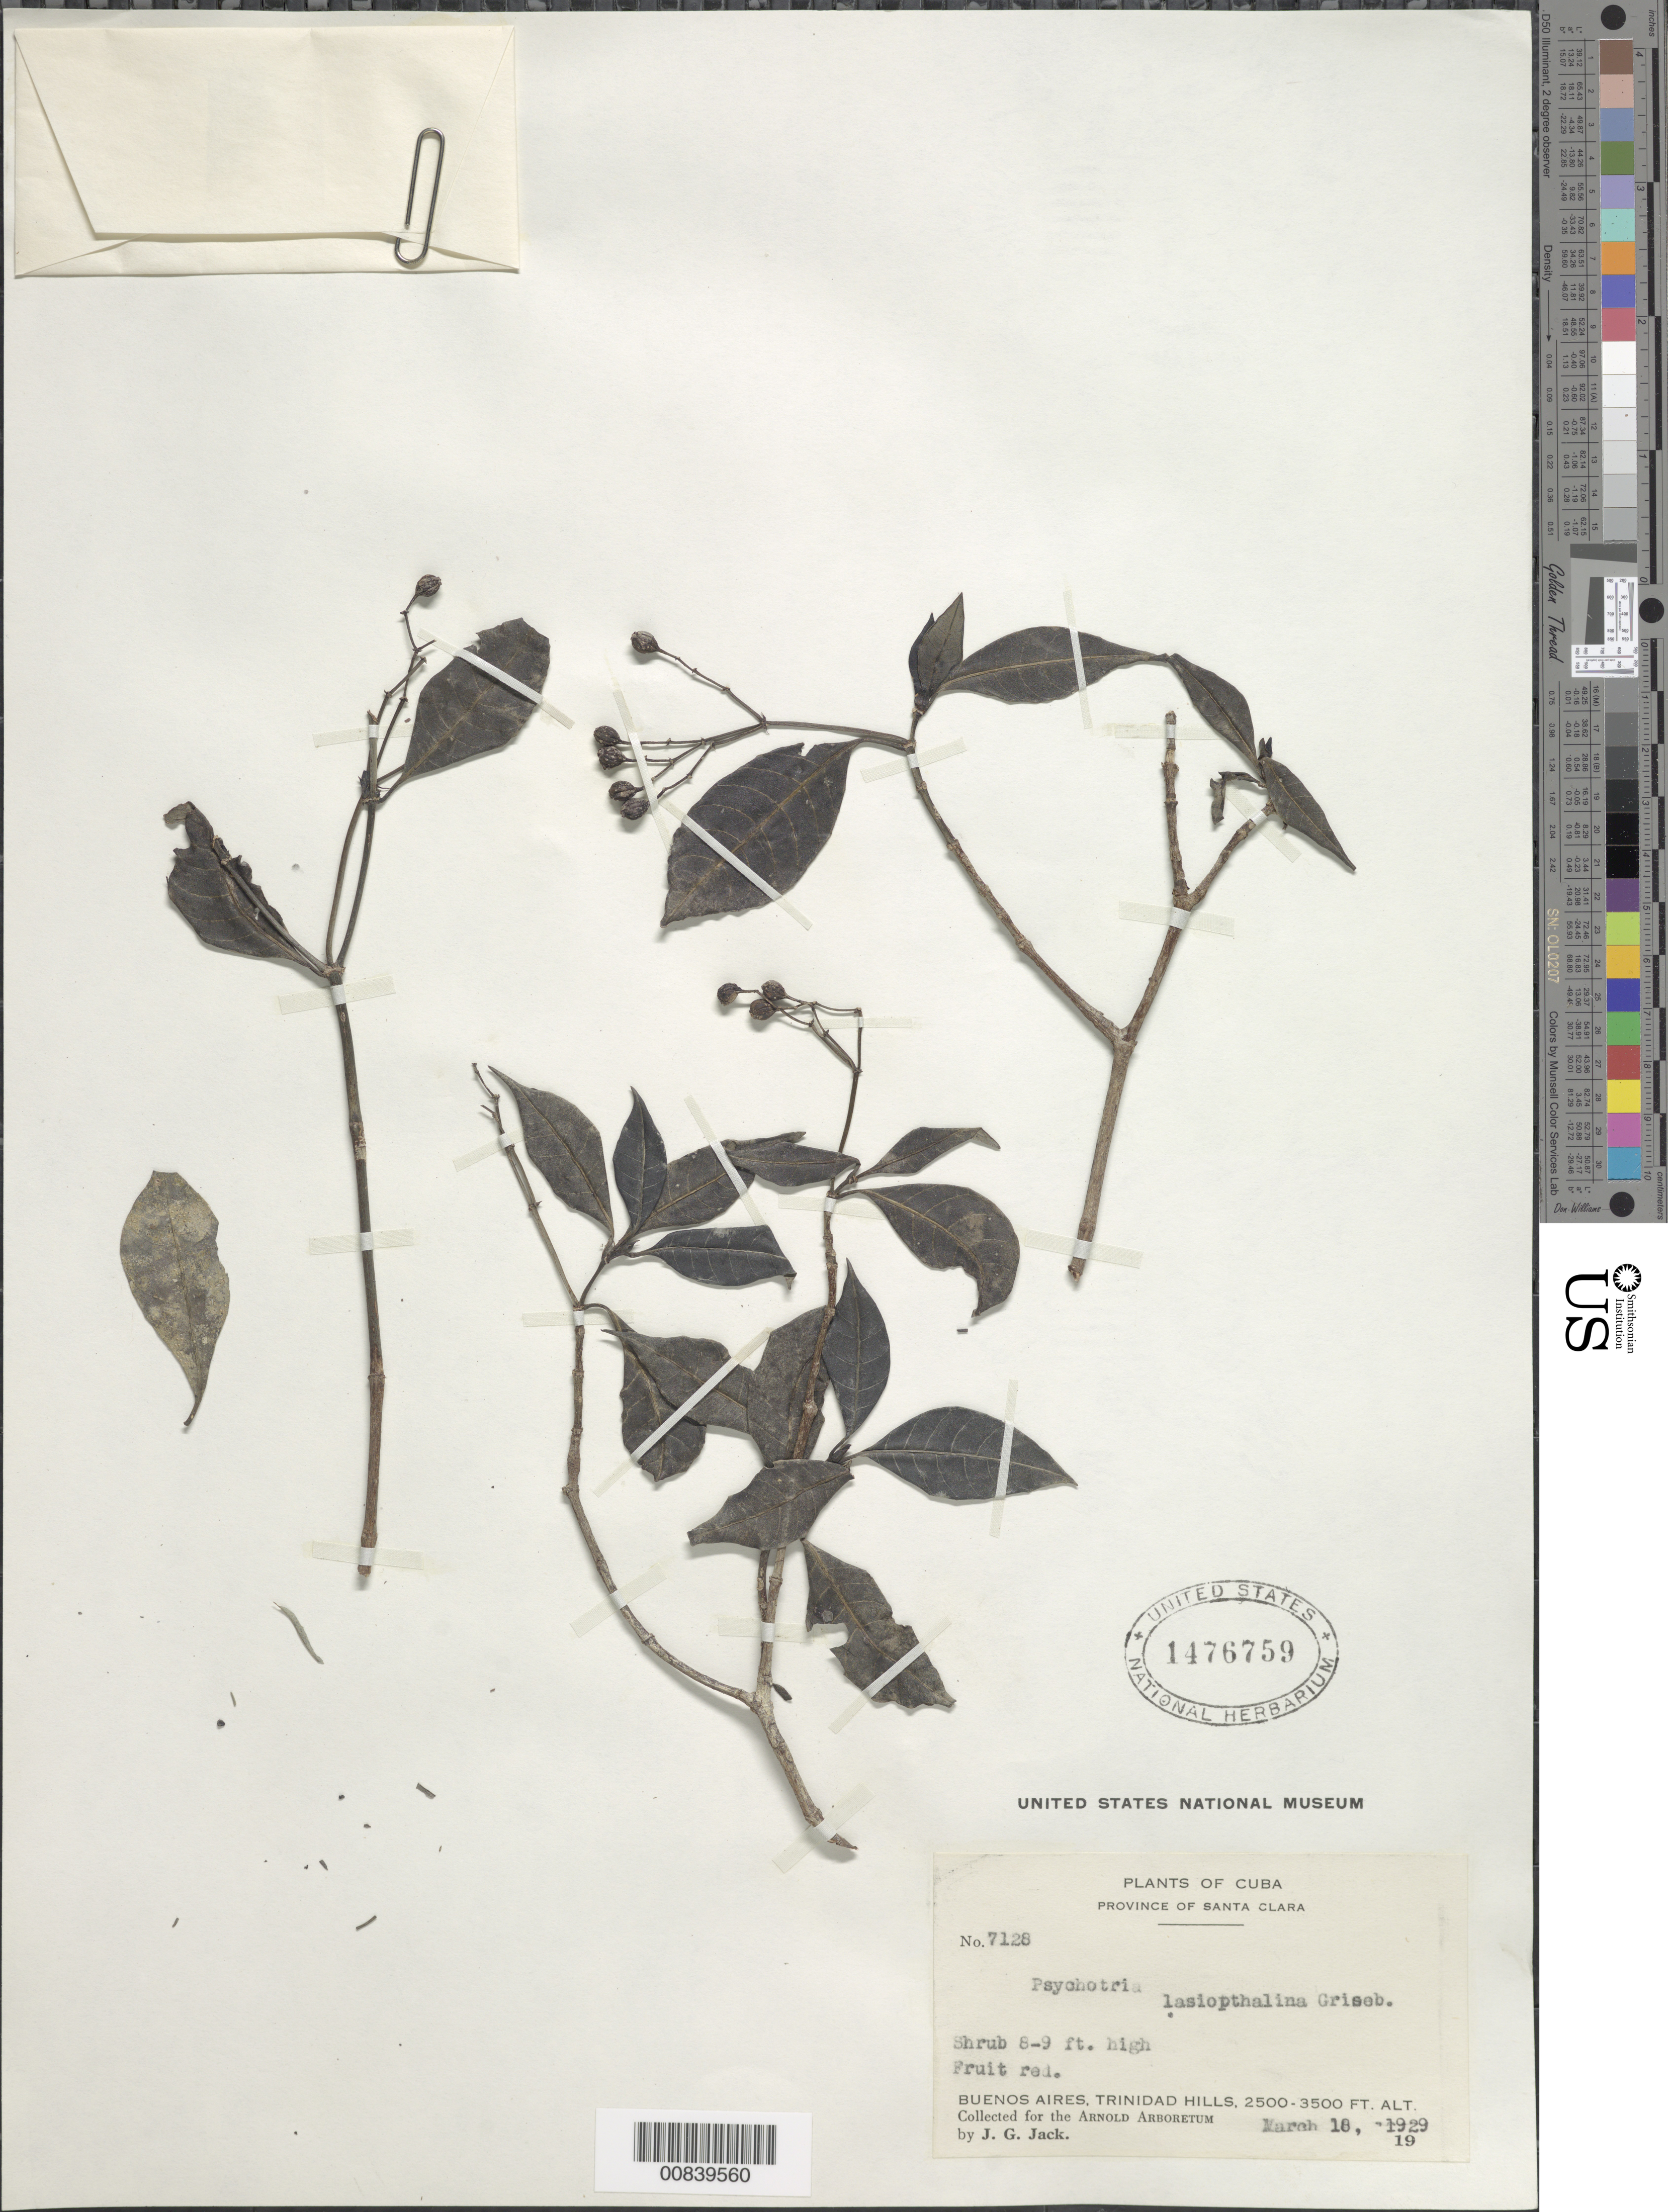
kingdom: Plantae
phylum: Tracheophyta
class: Magnoliopsida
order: Gentianales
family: Rubiaceae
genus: Psychotria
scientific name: Psychotria lasiophthalma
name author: Griseb.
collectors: J. G. Jack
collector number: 7128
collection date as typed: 18 Mar 1929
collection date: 1929-03-18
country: Cuba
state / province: Las Villas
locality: Buenos Aires, Trinidad Hills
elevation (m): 762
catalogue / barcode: US 1476759